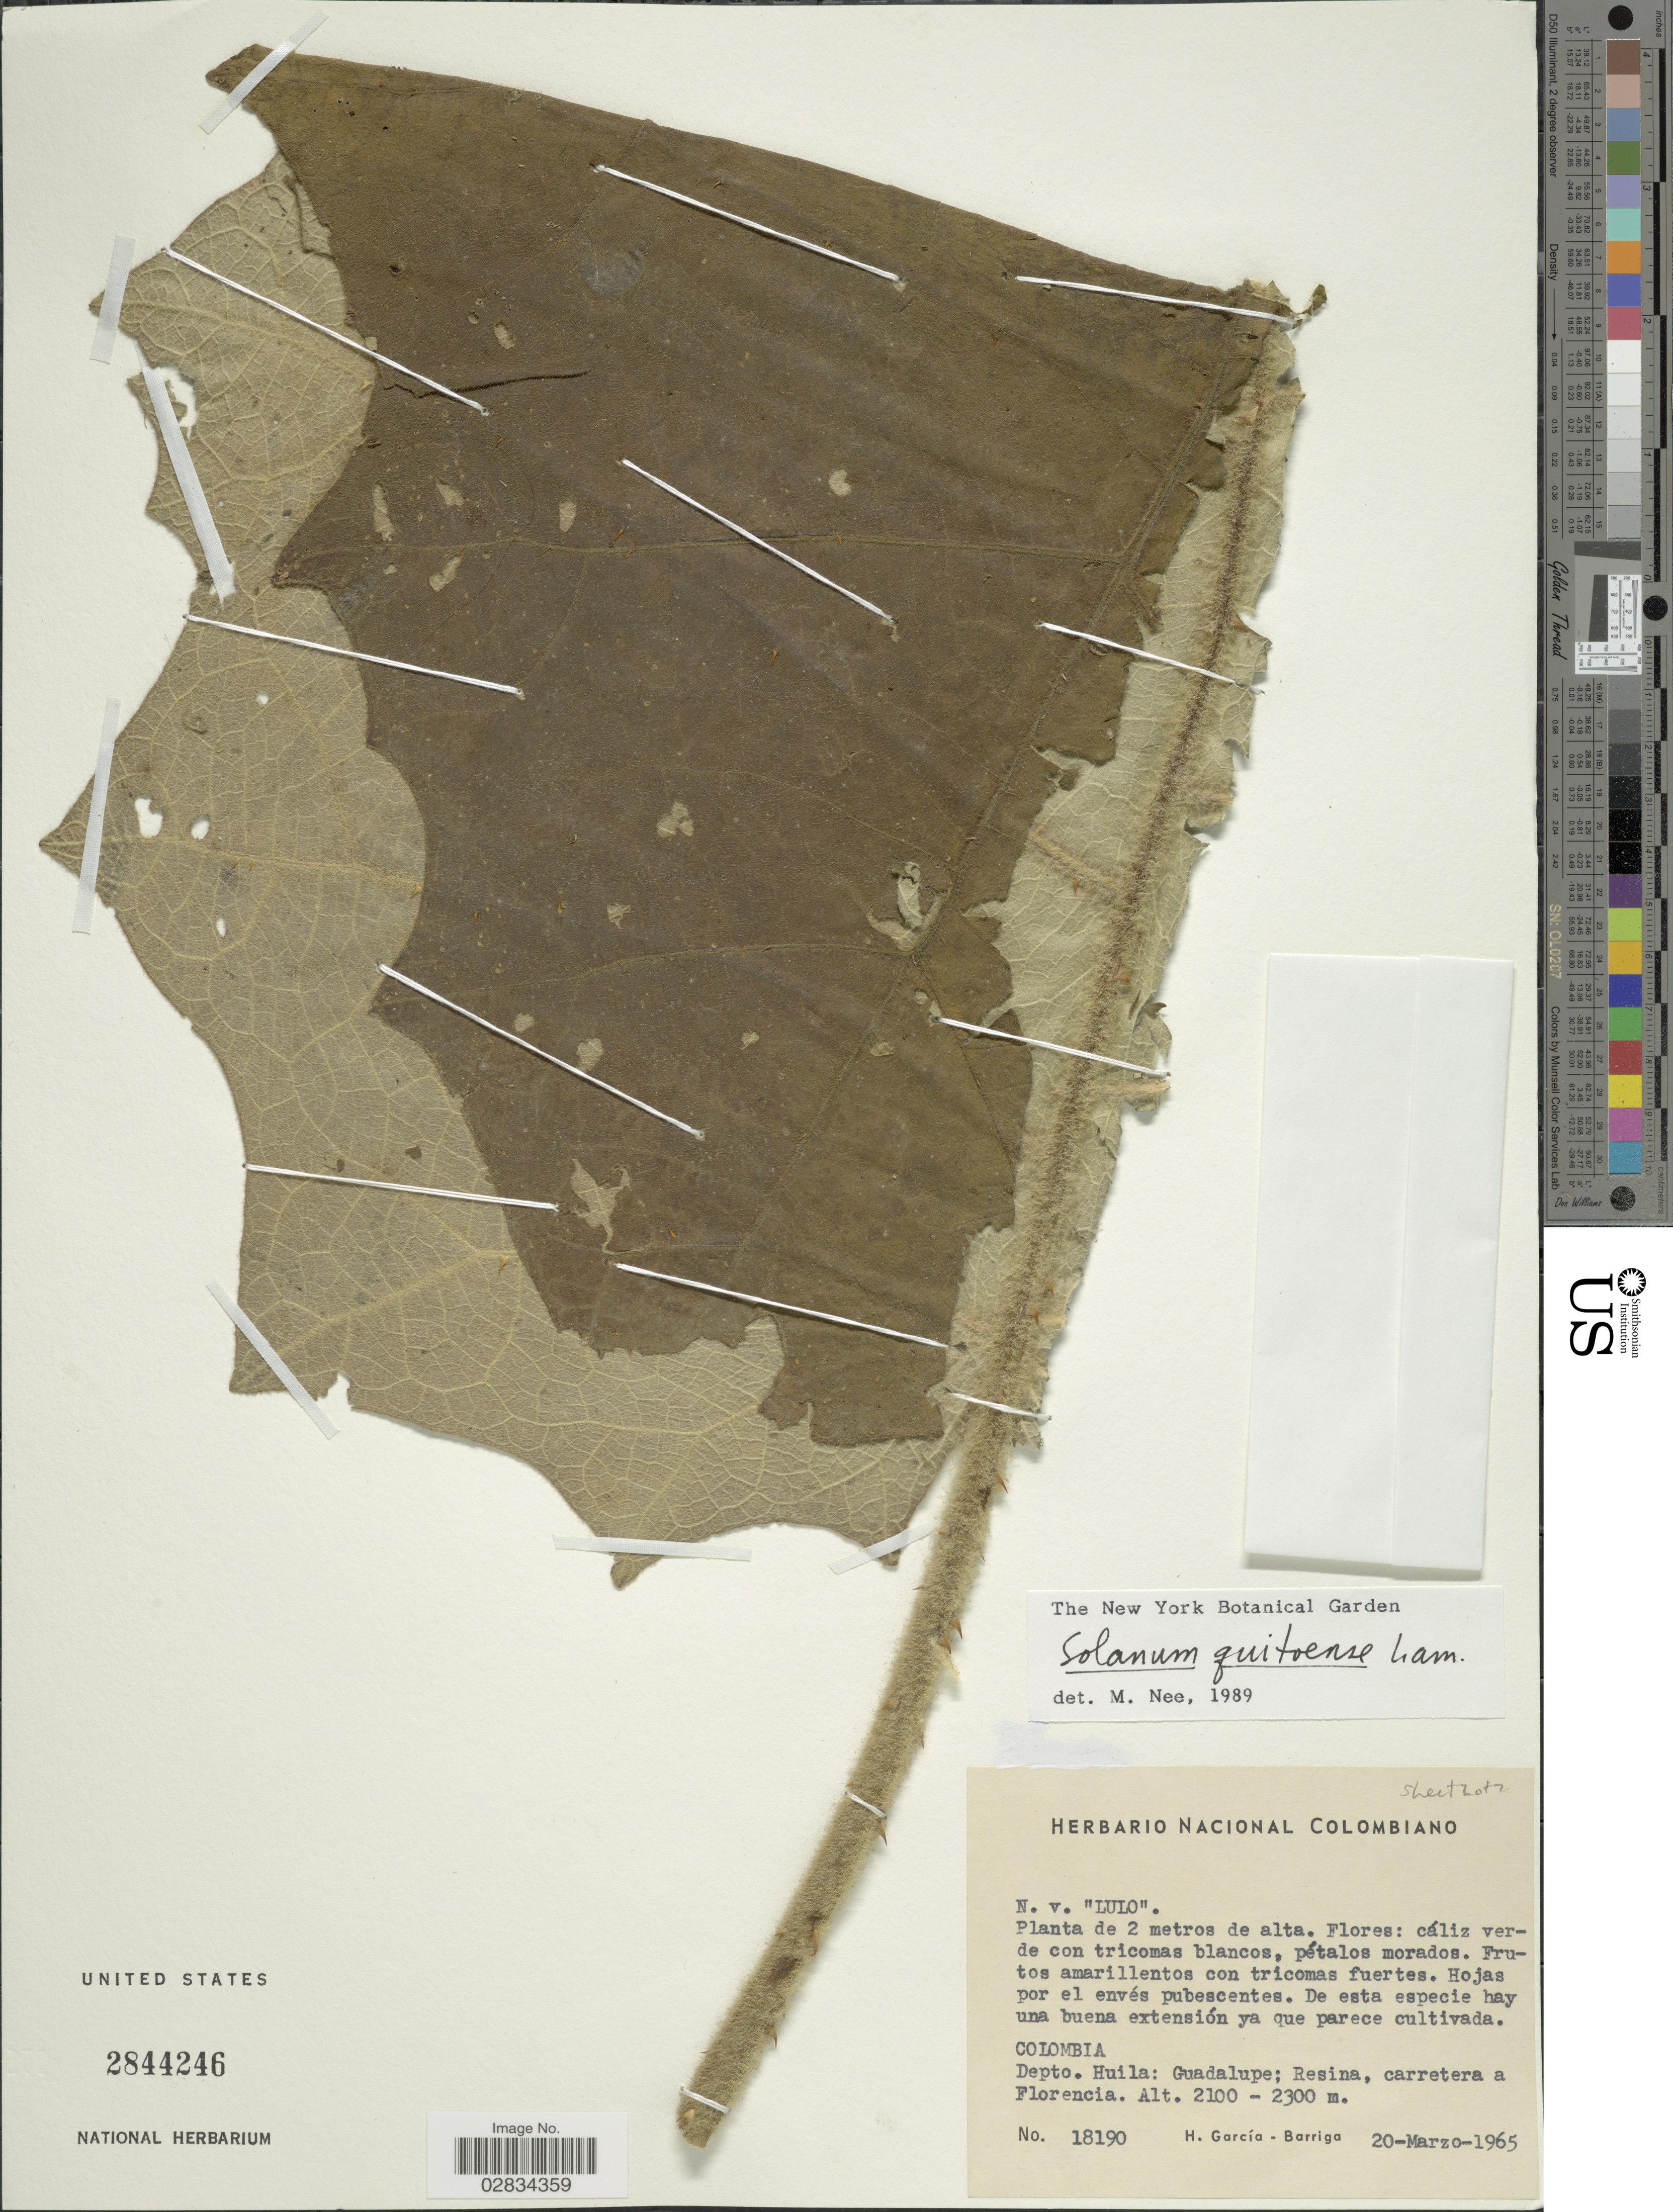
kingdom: Plantae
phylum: Tracheophyta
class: Magnoliopsida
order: Solanales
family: Solanaceae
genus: Solanum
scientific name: Solanum quitoense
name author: Lam.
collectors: H. García Barriga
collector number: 18190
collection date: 1965-03-20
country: Colombia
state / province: Huila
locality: Depto. Huila: Guadalupe; Resina, carretera a Florencia.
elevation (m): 2100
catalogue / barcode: US 2844246